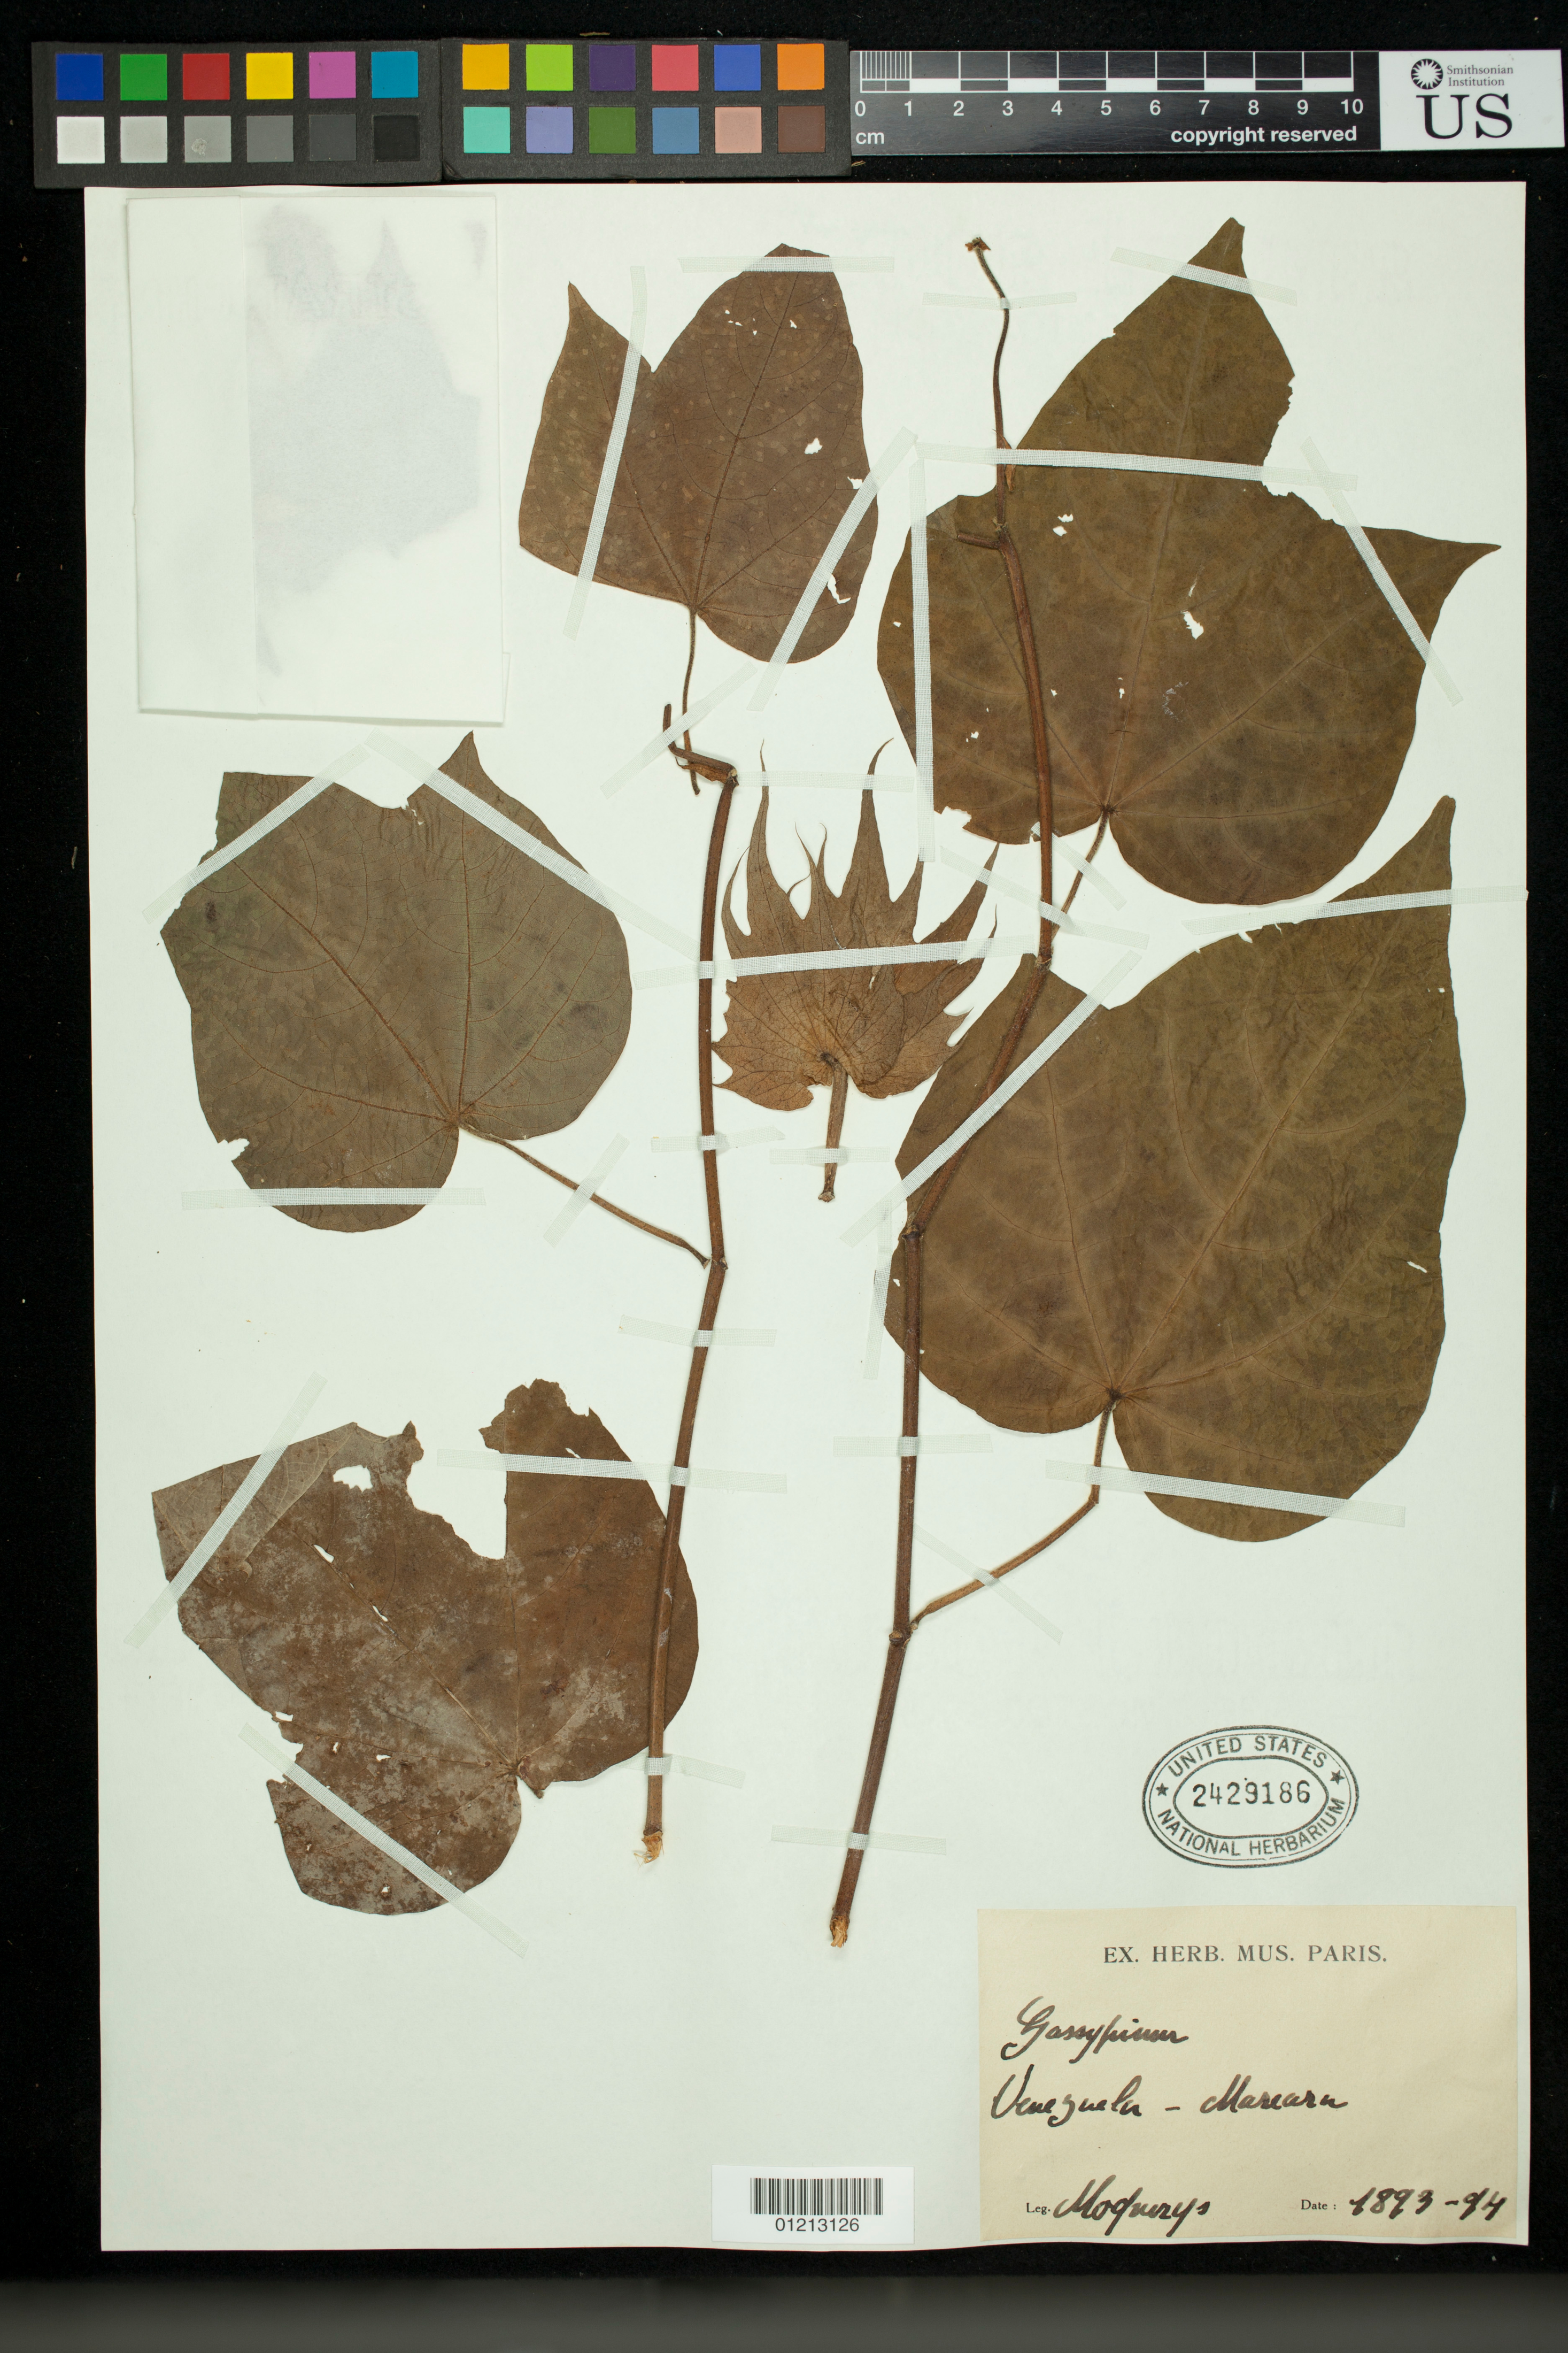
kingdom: Plantae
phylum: Tracheophyta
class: Magnoliopsida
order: Malvales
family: Malvaceae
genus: Gossypium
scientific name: Gossypium sp.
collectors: A. Mocquerys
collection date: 1893/1894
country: Venezuela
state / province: Carabobo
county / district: Diego Ibarra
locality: Mariara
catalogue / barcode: US 2429186